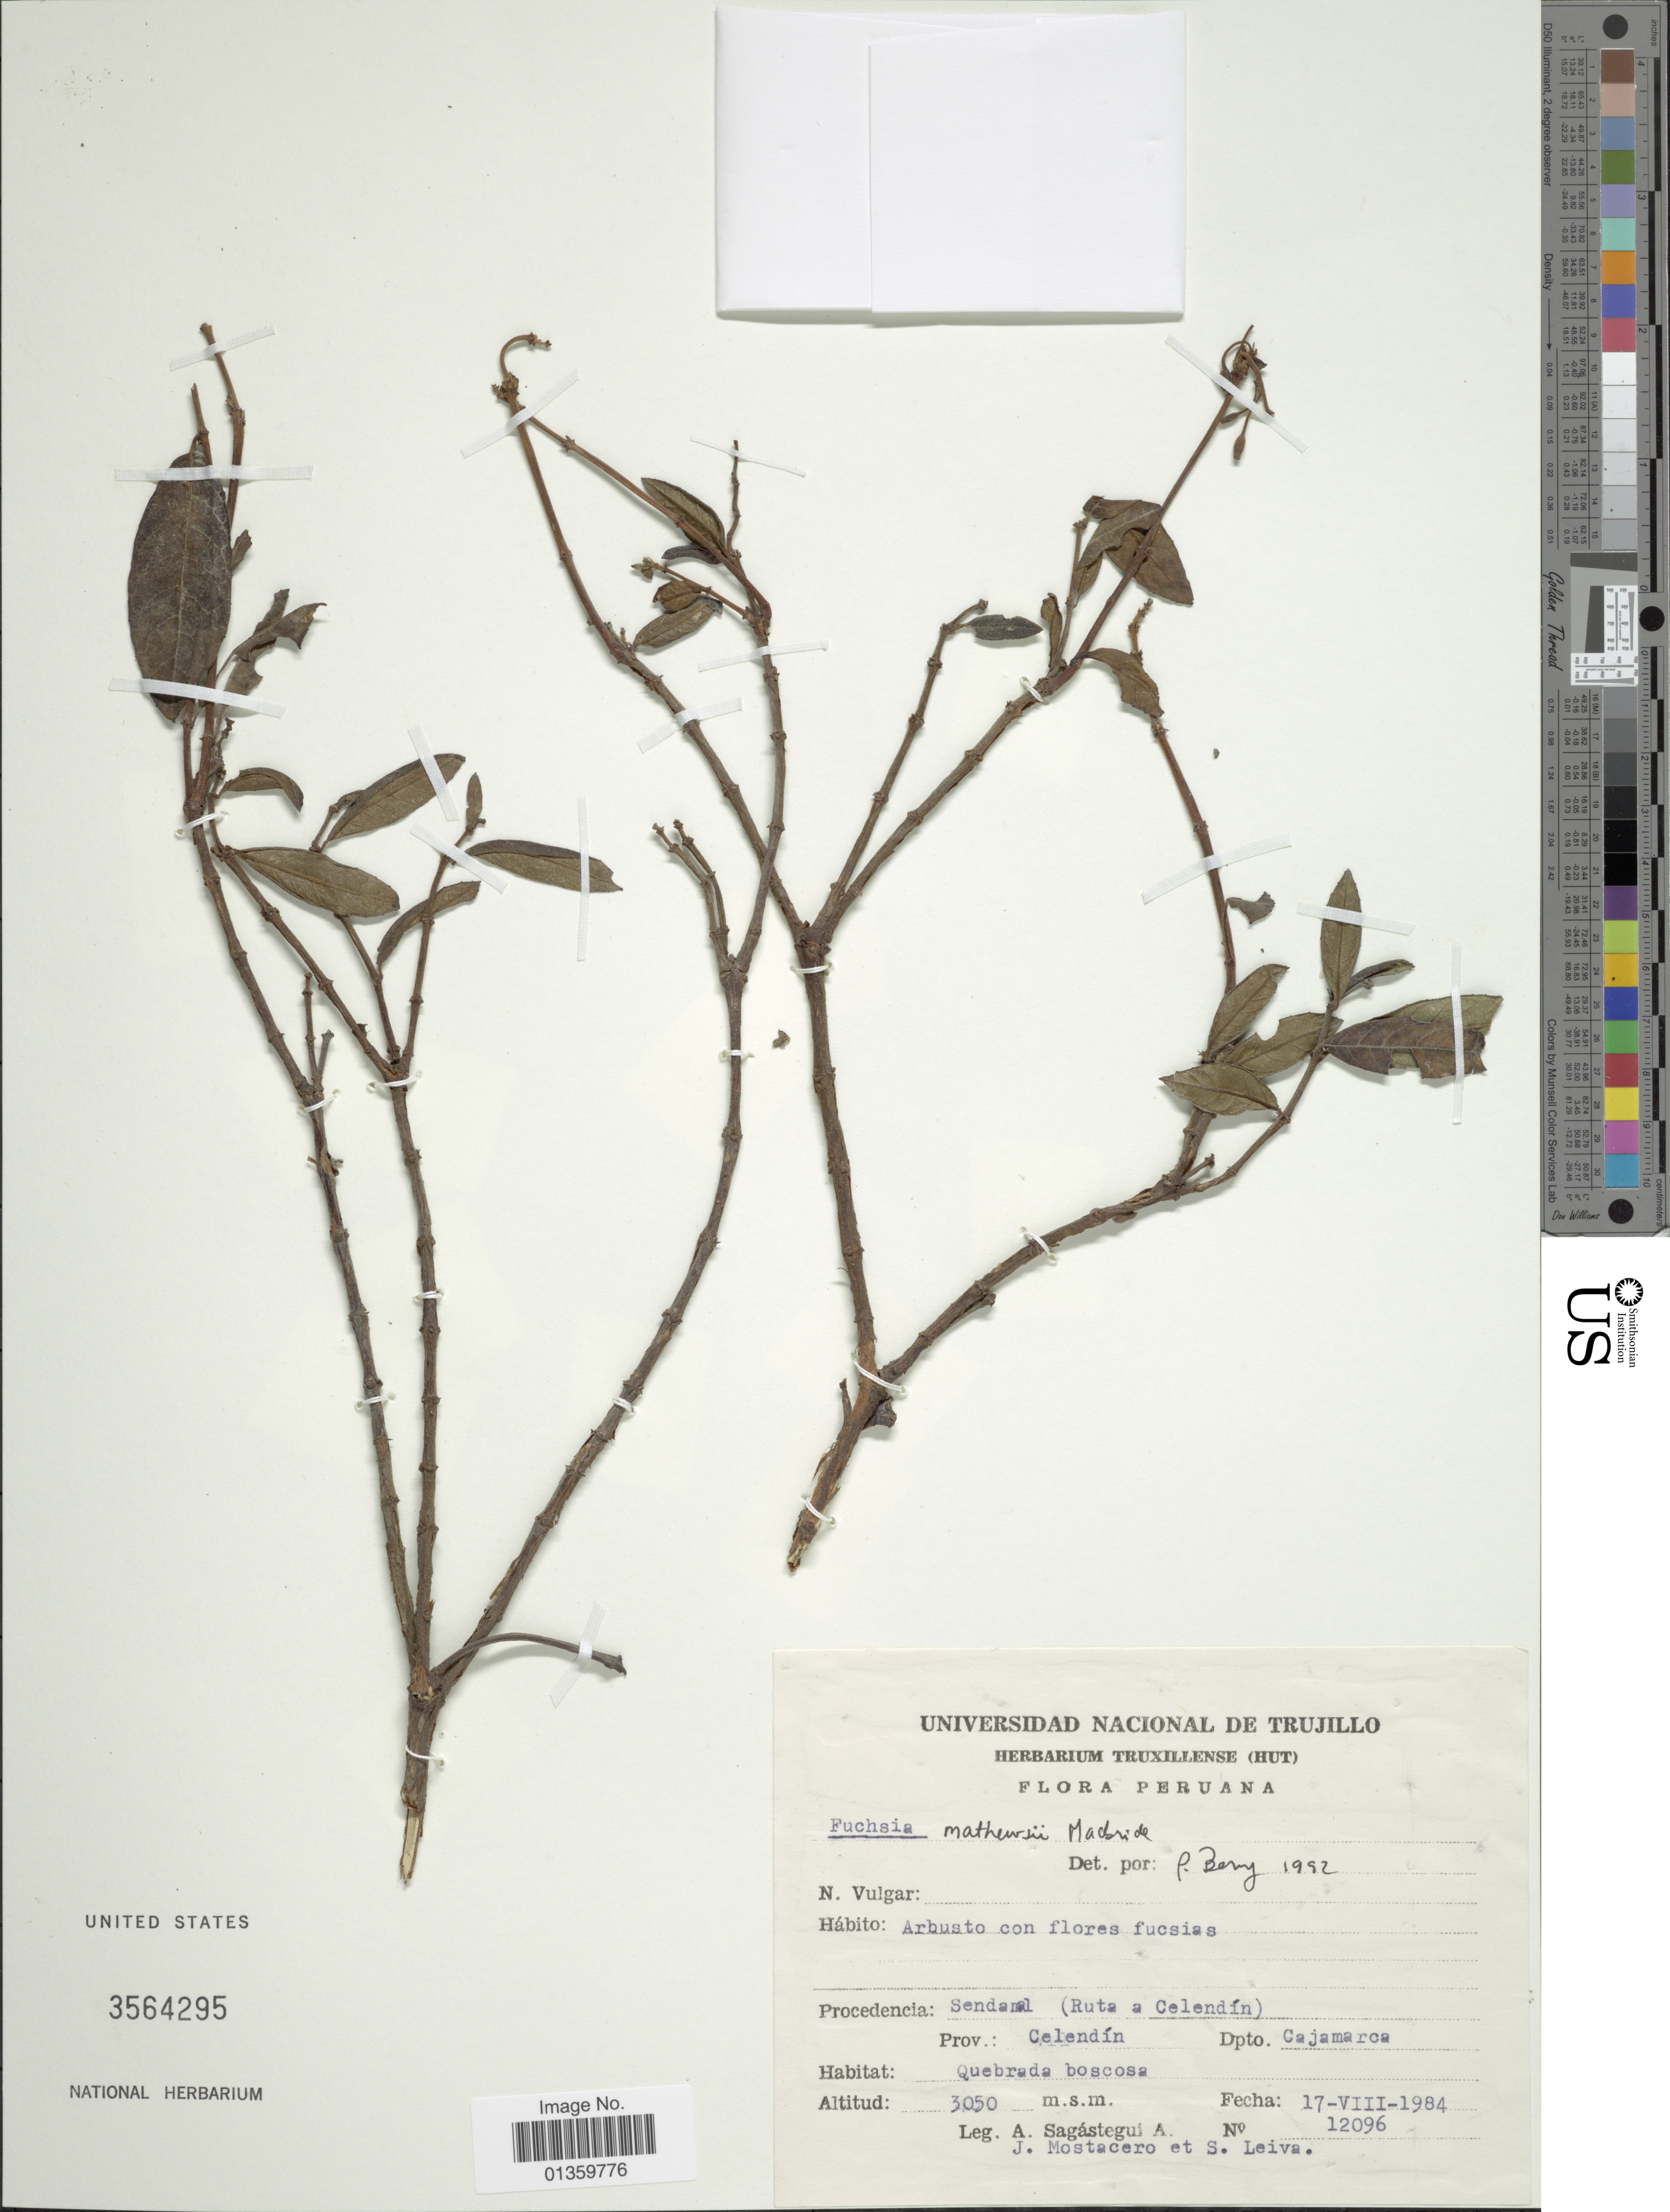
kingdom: Plantae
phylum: Tracheophyta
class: Magnoliopsida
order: Myrtales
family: Onagraceae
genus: Fuchsia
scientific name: Fuchsia mathewsii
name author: J.F. Macbr.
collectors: A. Sagástegui A., J. Mostacero & S. Leiva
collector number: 12096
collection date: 1984-08-17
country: Peru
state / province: Cajamarca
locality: Sendanal (Ruta a Celendín), Prov.: Celendín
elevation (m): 3050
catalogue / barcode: US 3564295